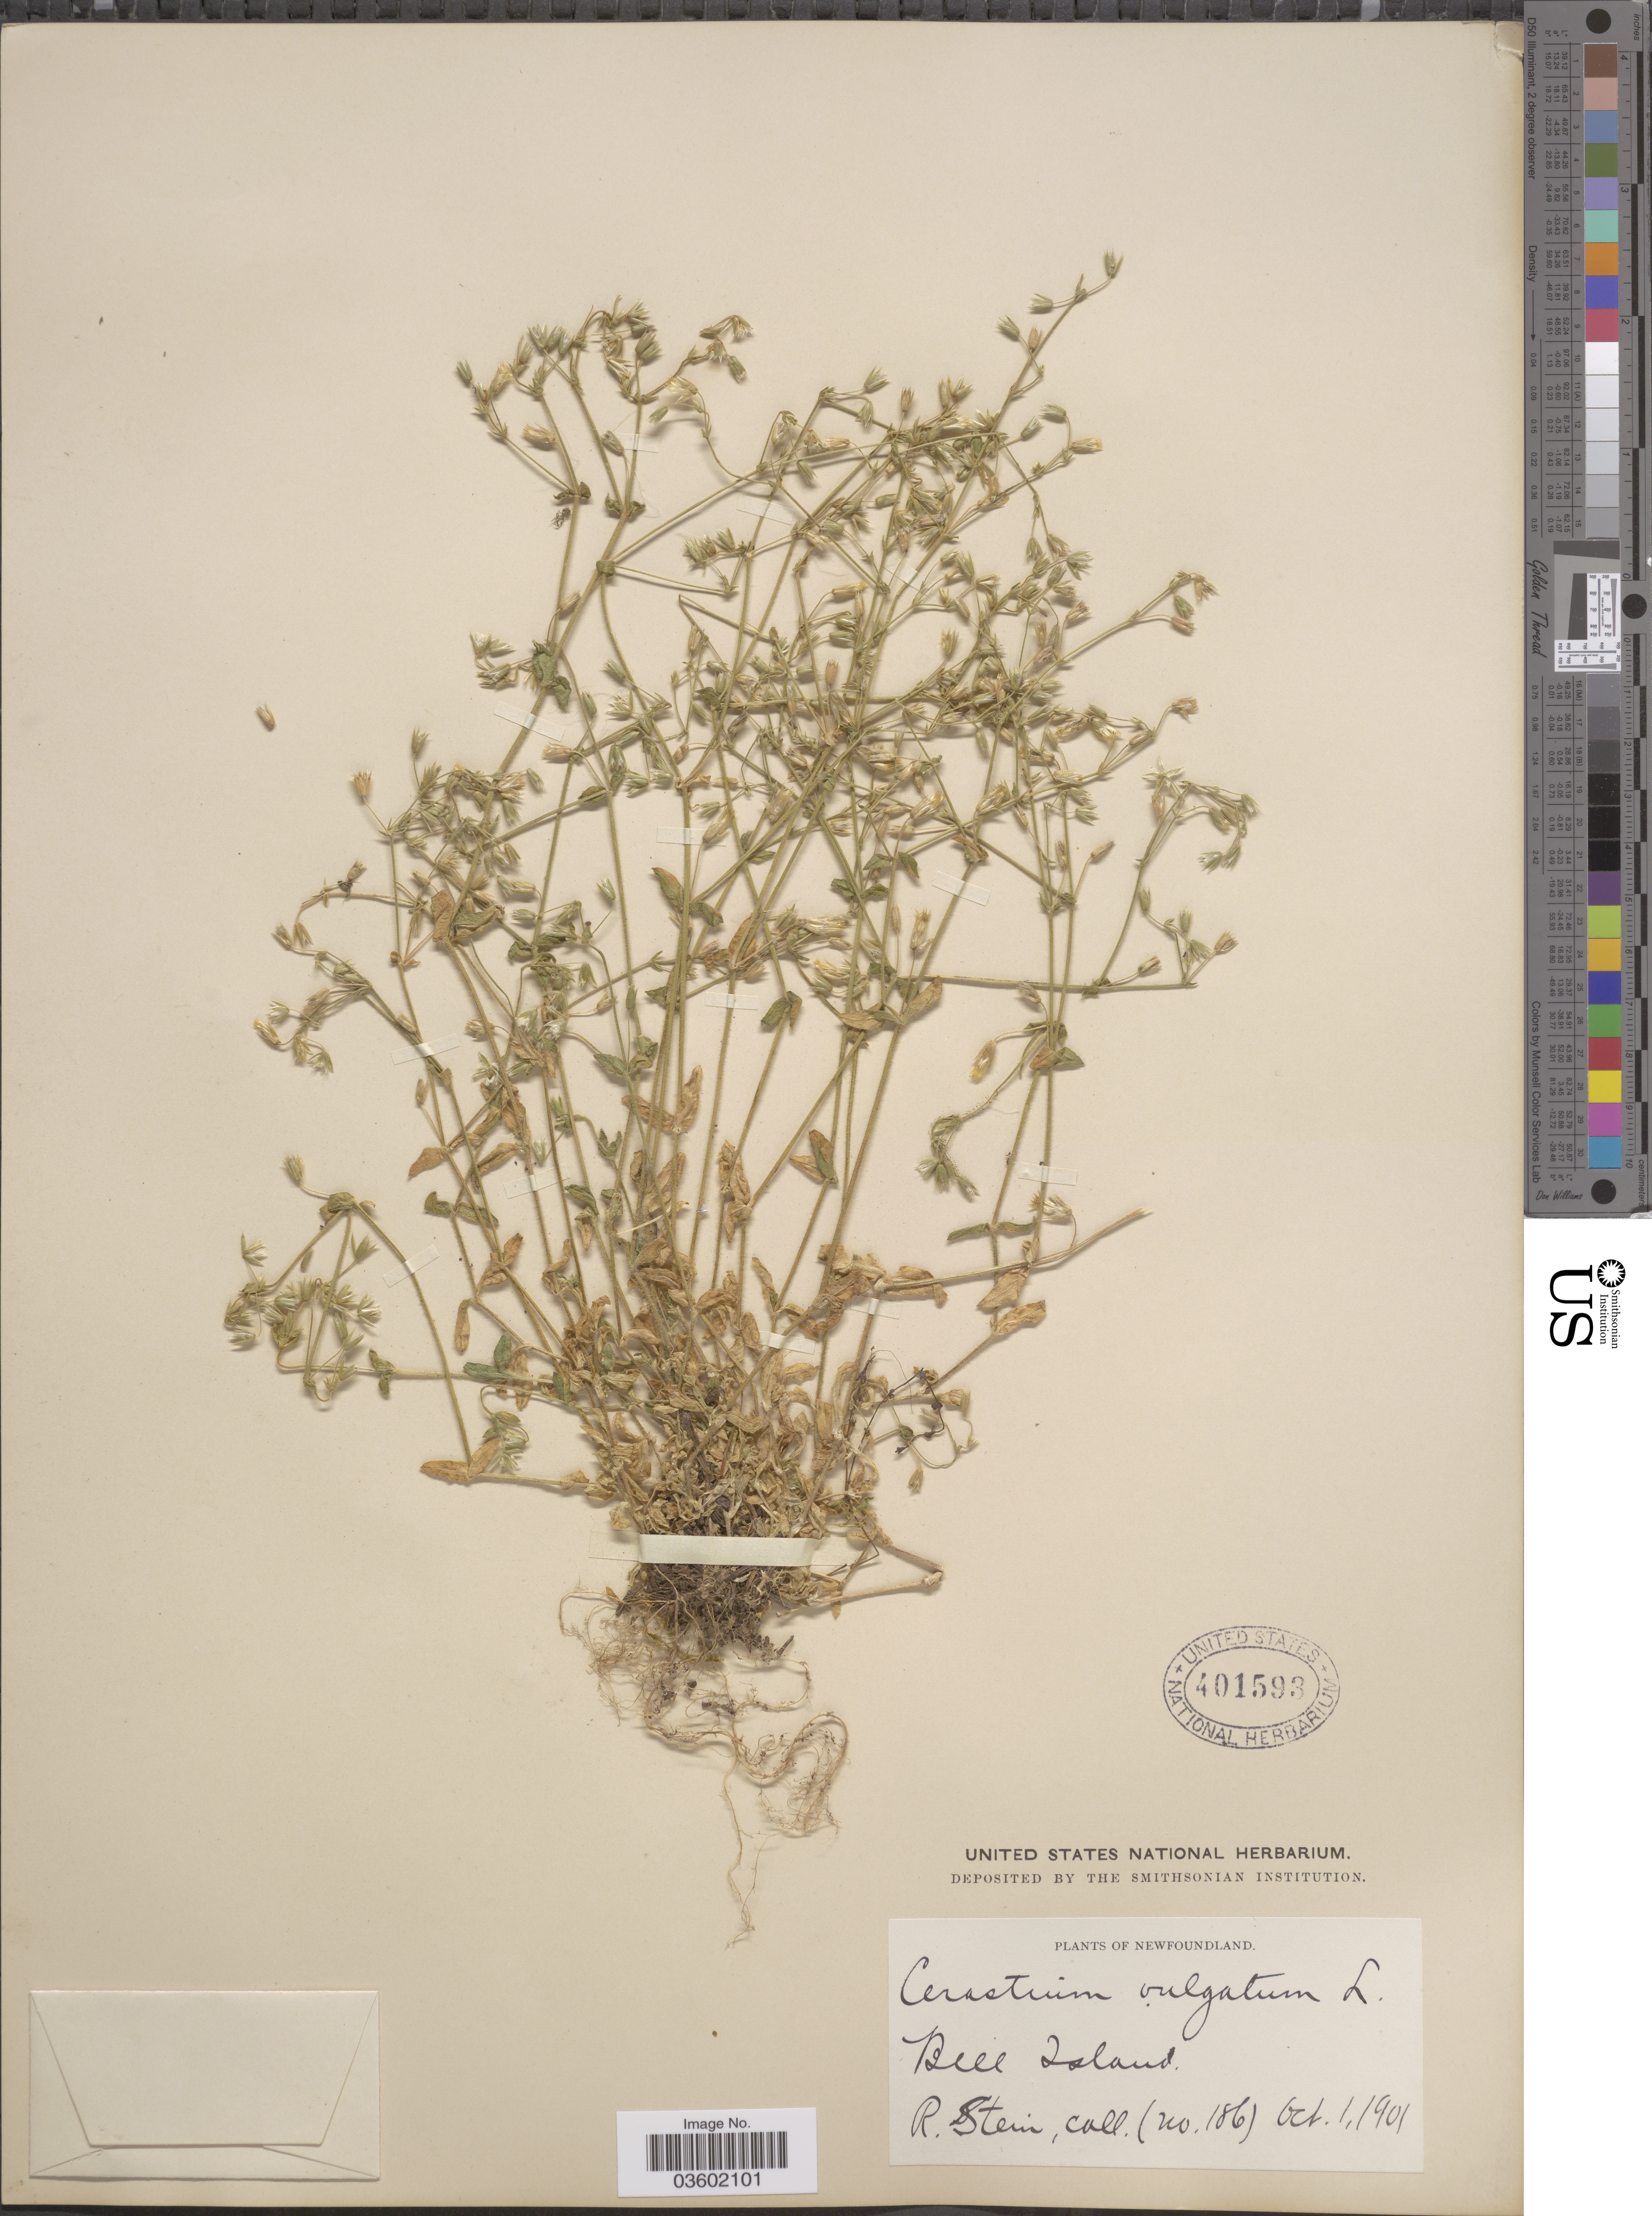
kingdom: Plantae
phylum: Tracheophyta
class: Magnoliopsida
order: Caryophyllales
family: Caryophyllaceae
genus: Cerastium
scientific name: Cerastium vulgatum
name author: L.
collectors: R. Stein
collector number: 186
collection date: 1901-10-01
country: Canada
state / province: Newfoundland and Labrador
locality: Bell Island.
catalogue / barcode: US 401593